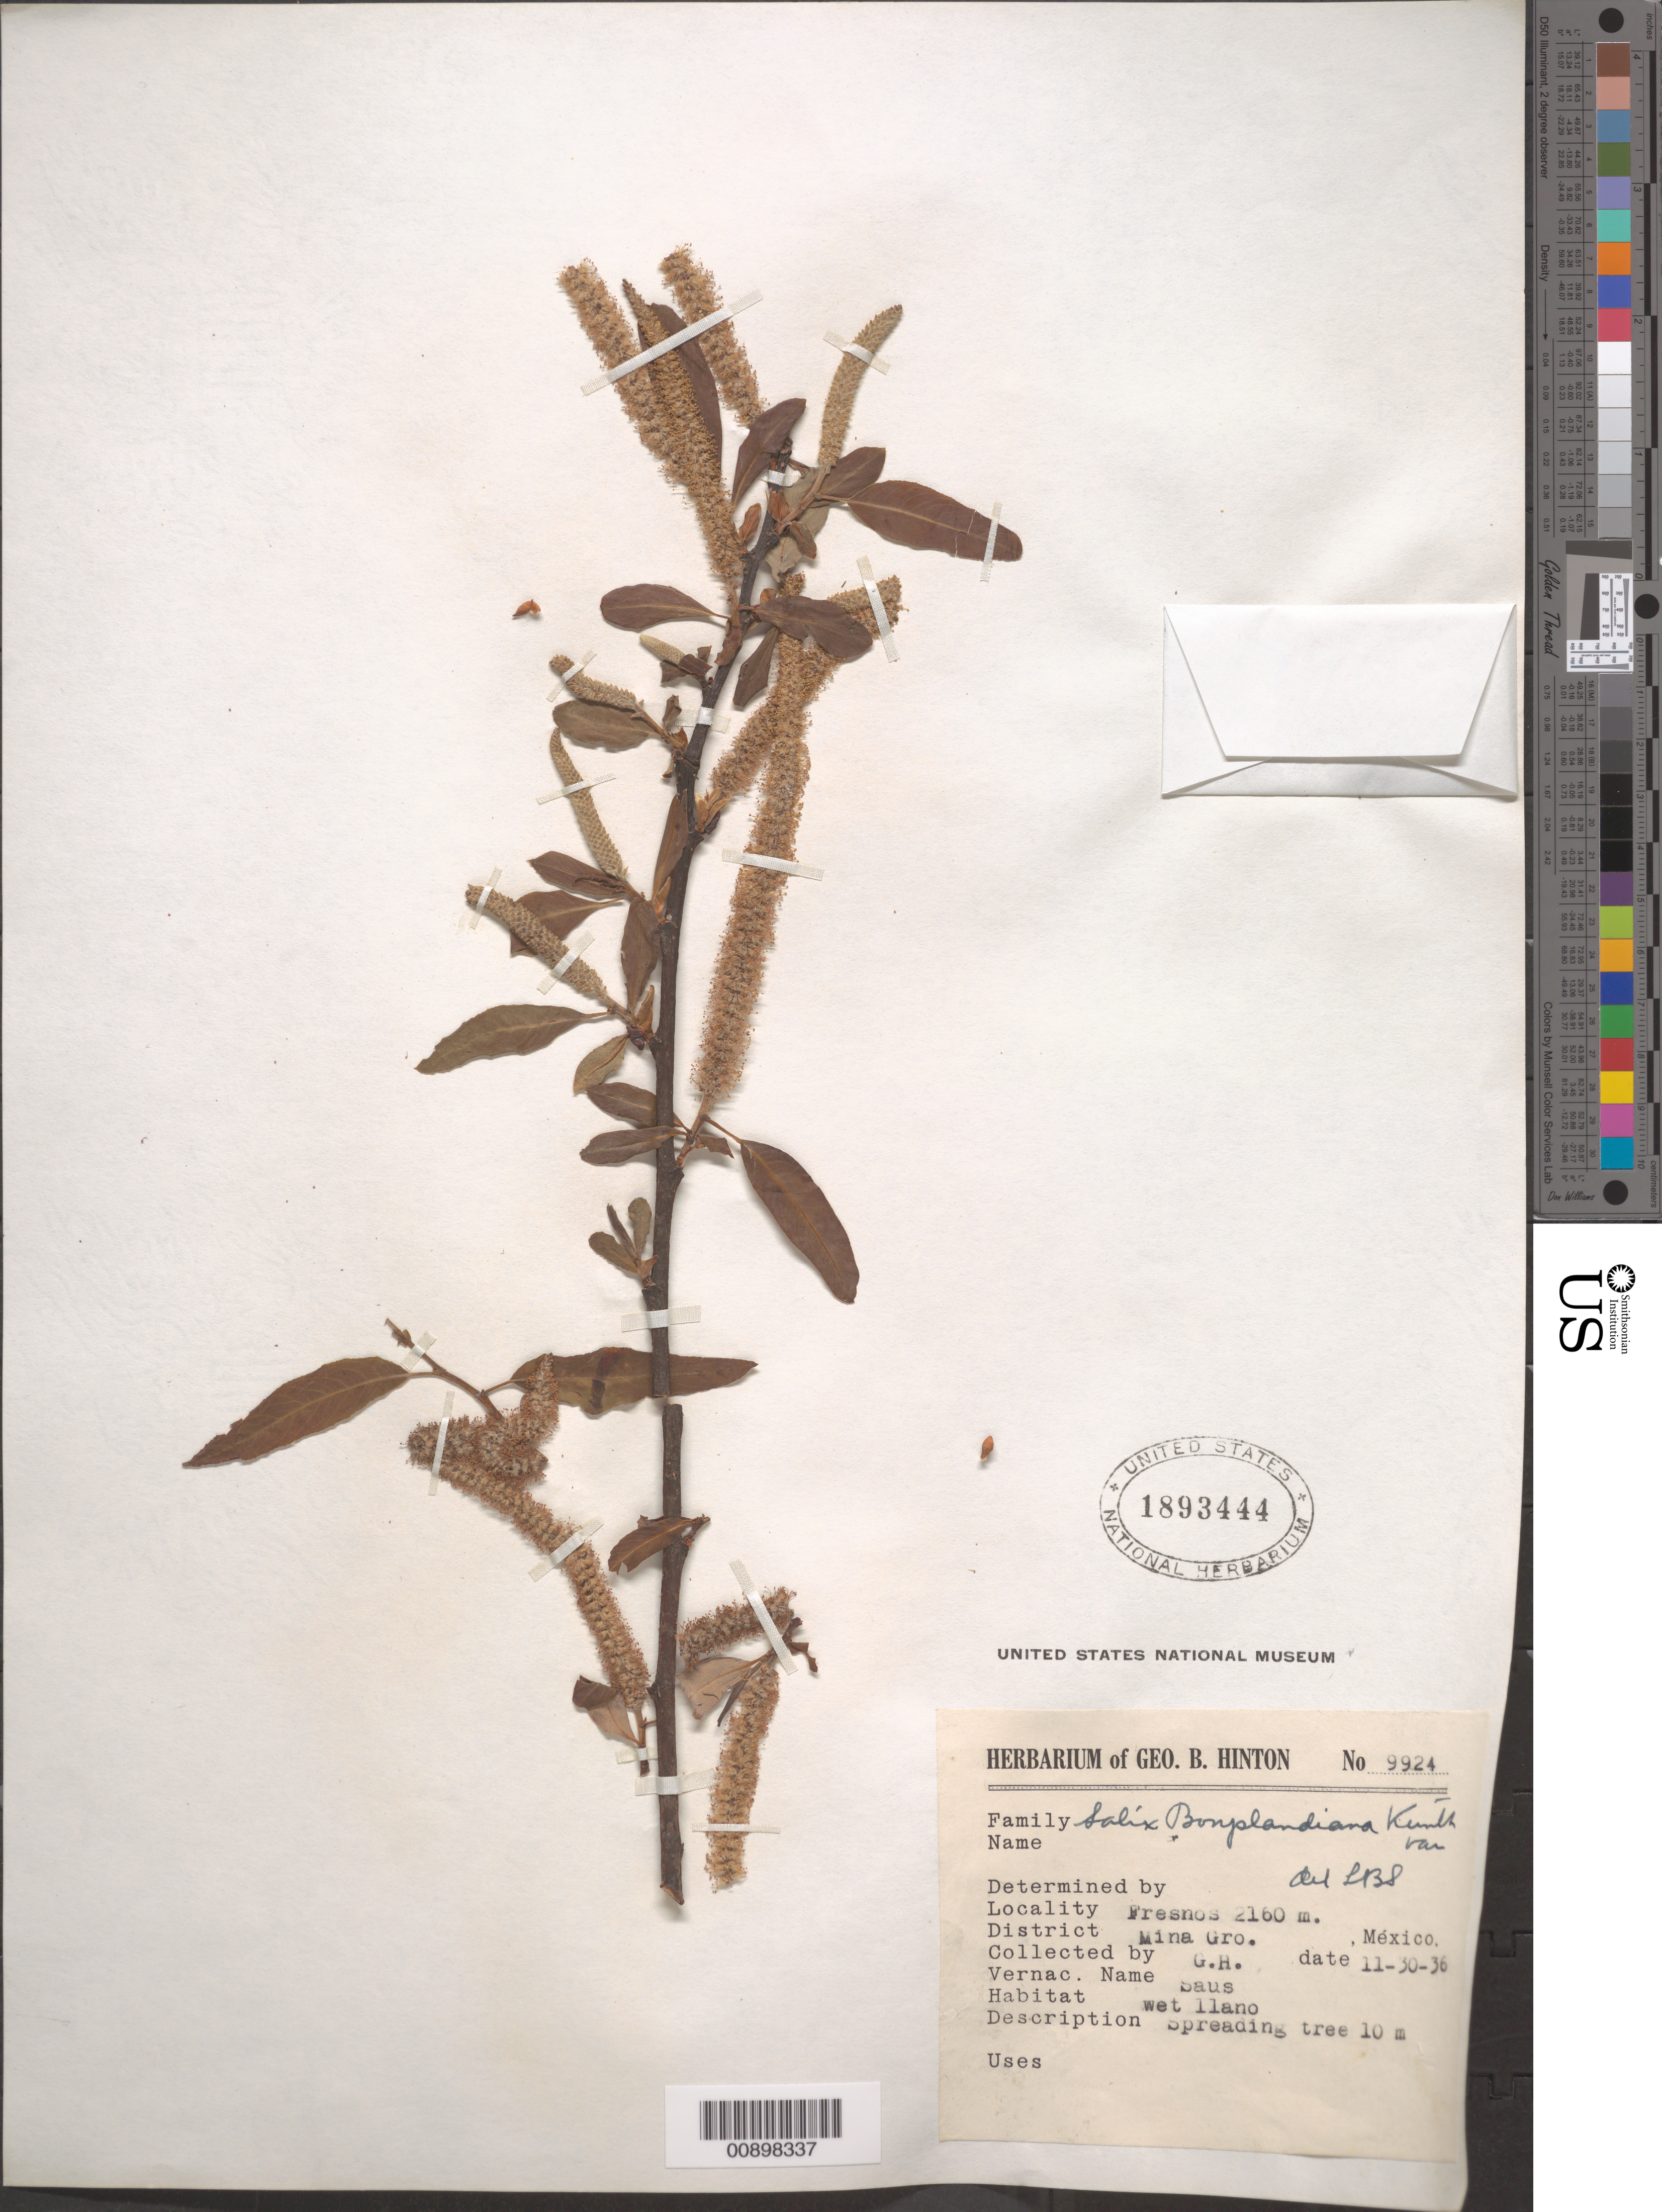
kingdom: Plantae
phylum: Tracheophyta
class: Magnoliopsida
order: Malpighiales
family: Salicaceae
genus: Salix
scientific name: Salix bonplandiana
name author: Kunth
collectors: G. B. Hinton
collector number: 9924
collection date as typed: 30 Nov 1936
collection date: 1936-11-30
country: Mexico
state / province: Guerrero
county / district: Mina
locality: Fresnos, District of Mina, State of Guerrero.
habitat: Wet llano.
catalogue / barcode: US 1893444